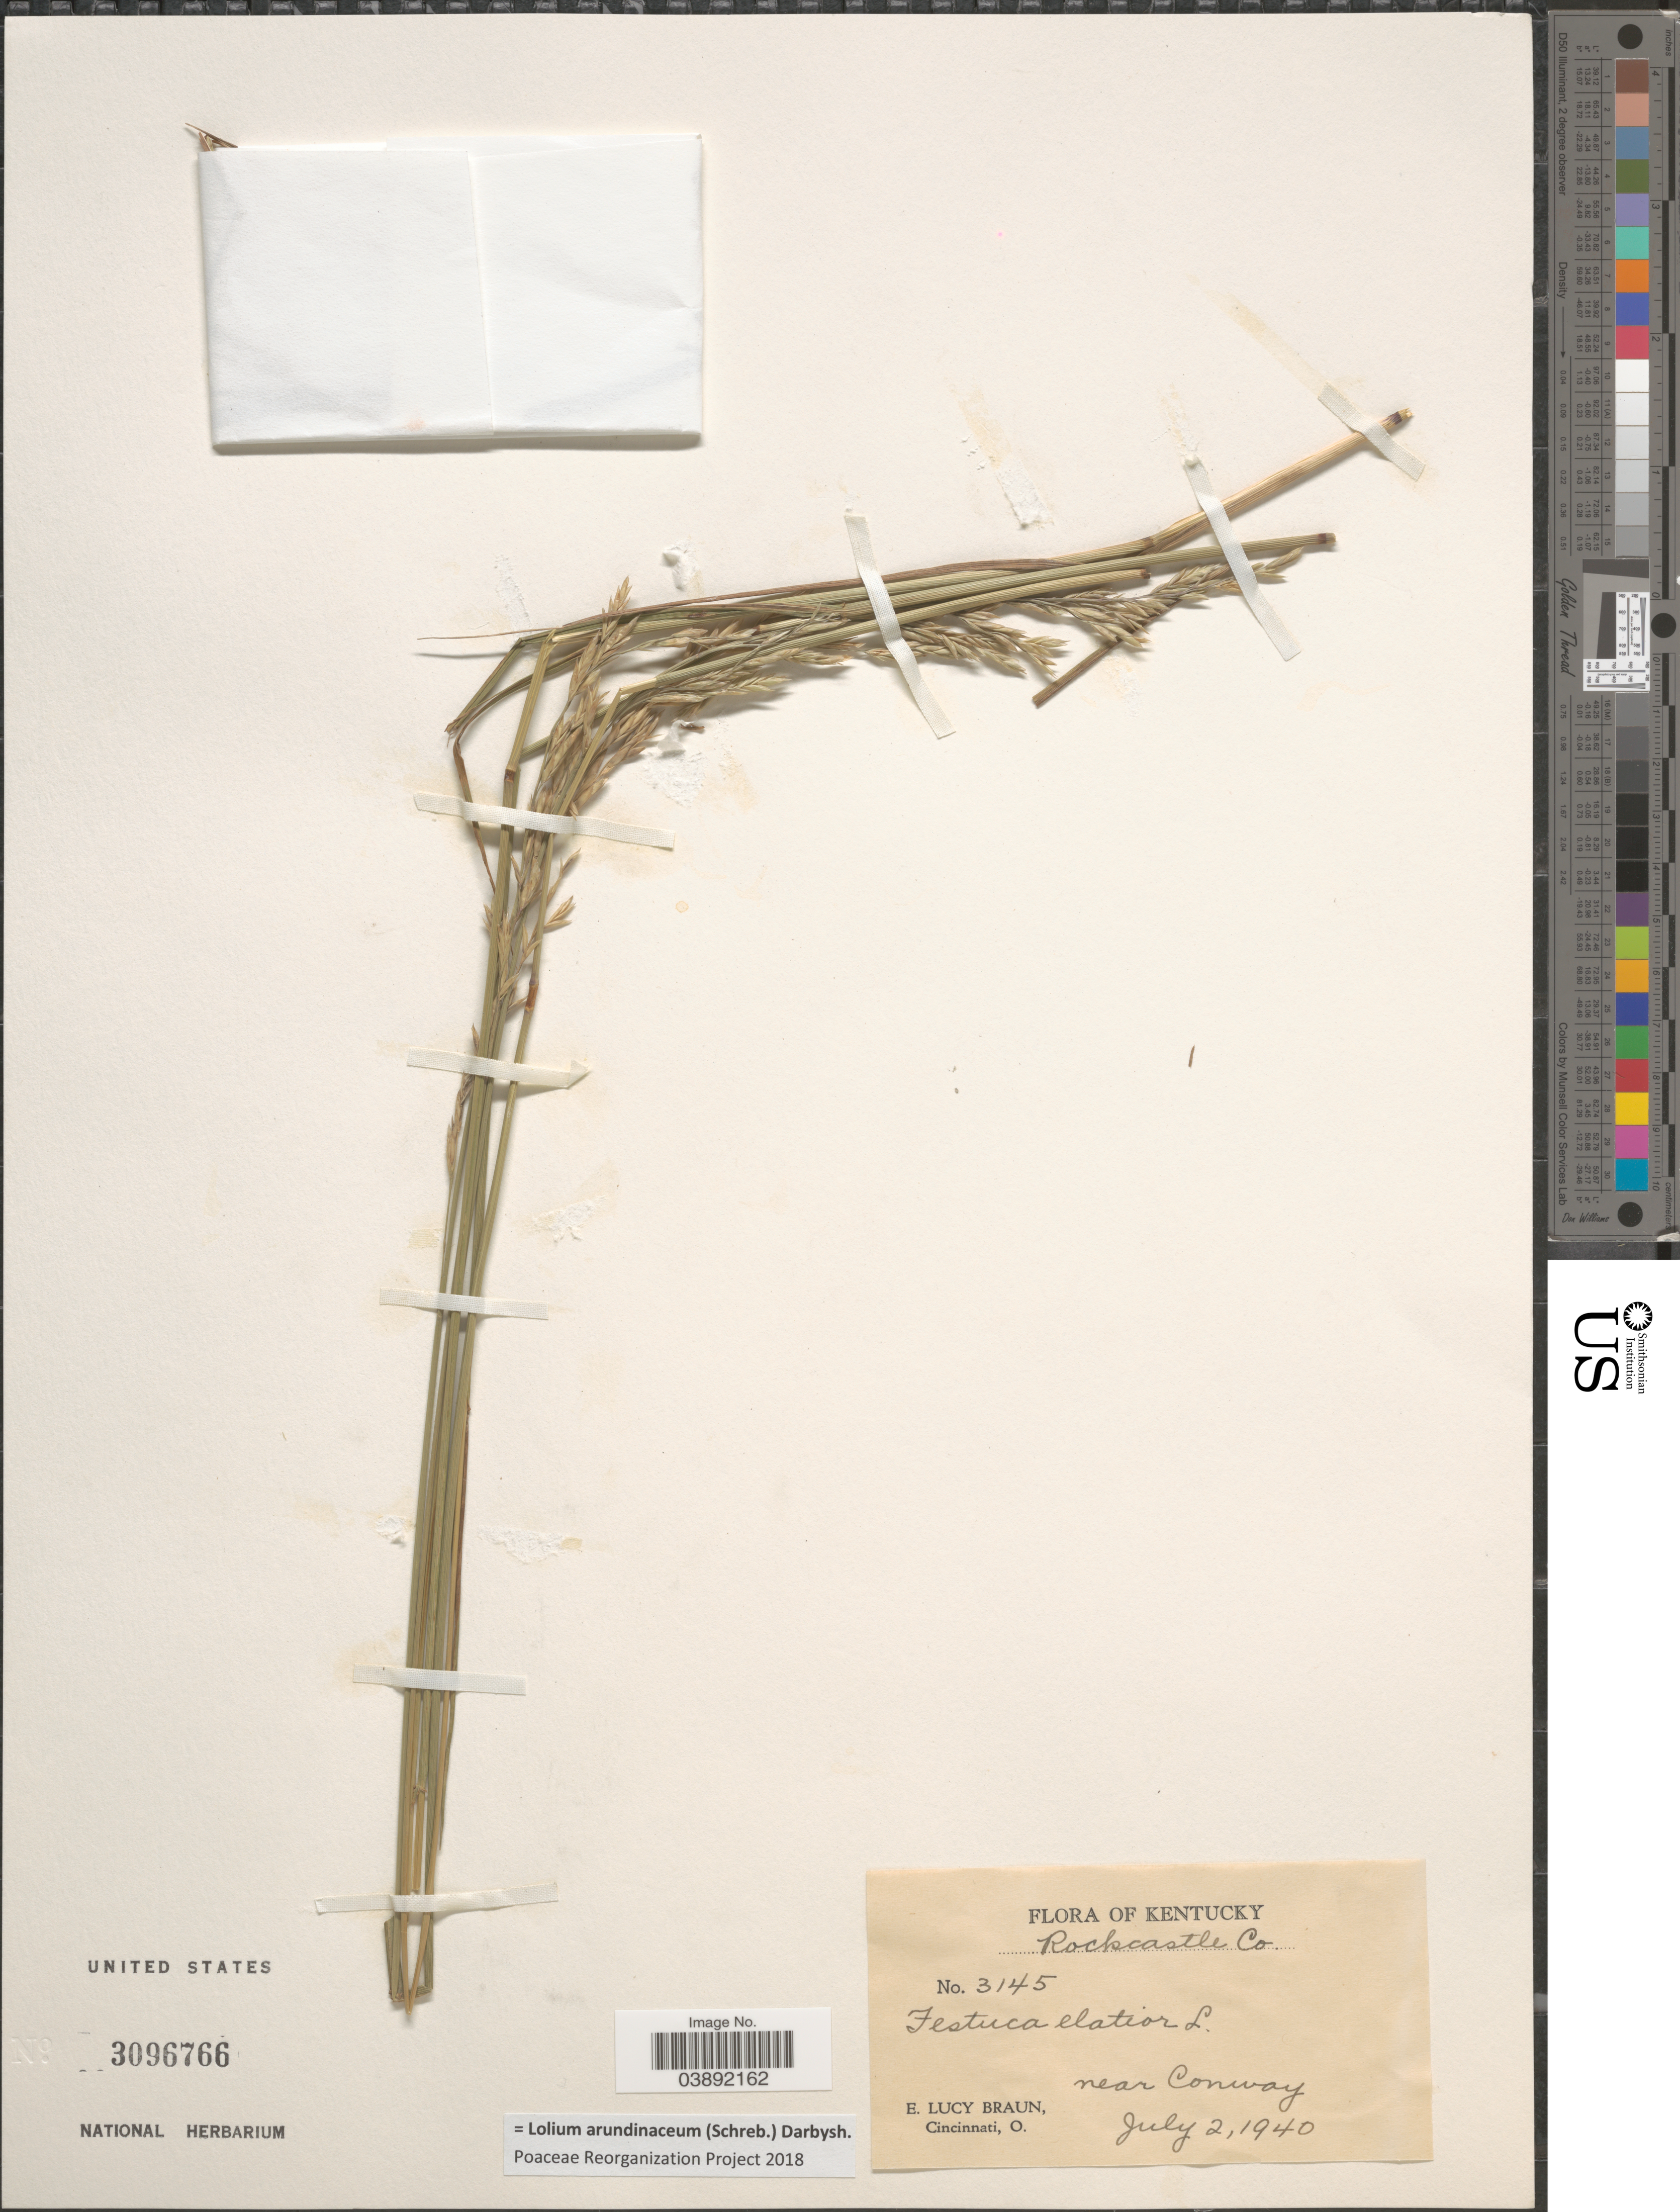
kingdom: Plantae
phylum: Tracheophyta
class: Liliopsida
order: Poales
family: Poaceae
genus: Lolium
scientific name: Lolium arundinaceum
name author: (Schreb.) Darbysh.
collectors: E. L. Braun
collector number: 3145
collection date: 1940-07-02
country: United States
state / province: Kentucky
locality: Rockcastle Co. Near Conway.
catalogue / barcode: US 3096766